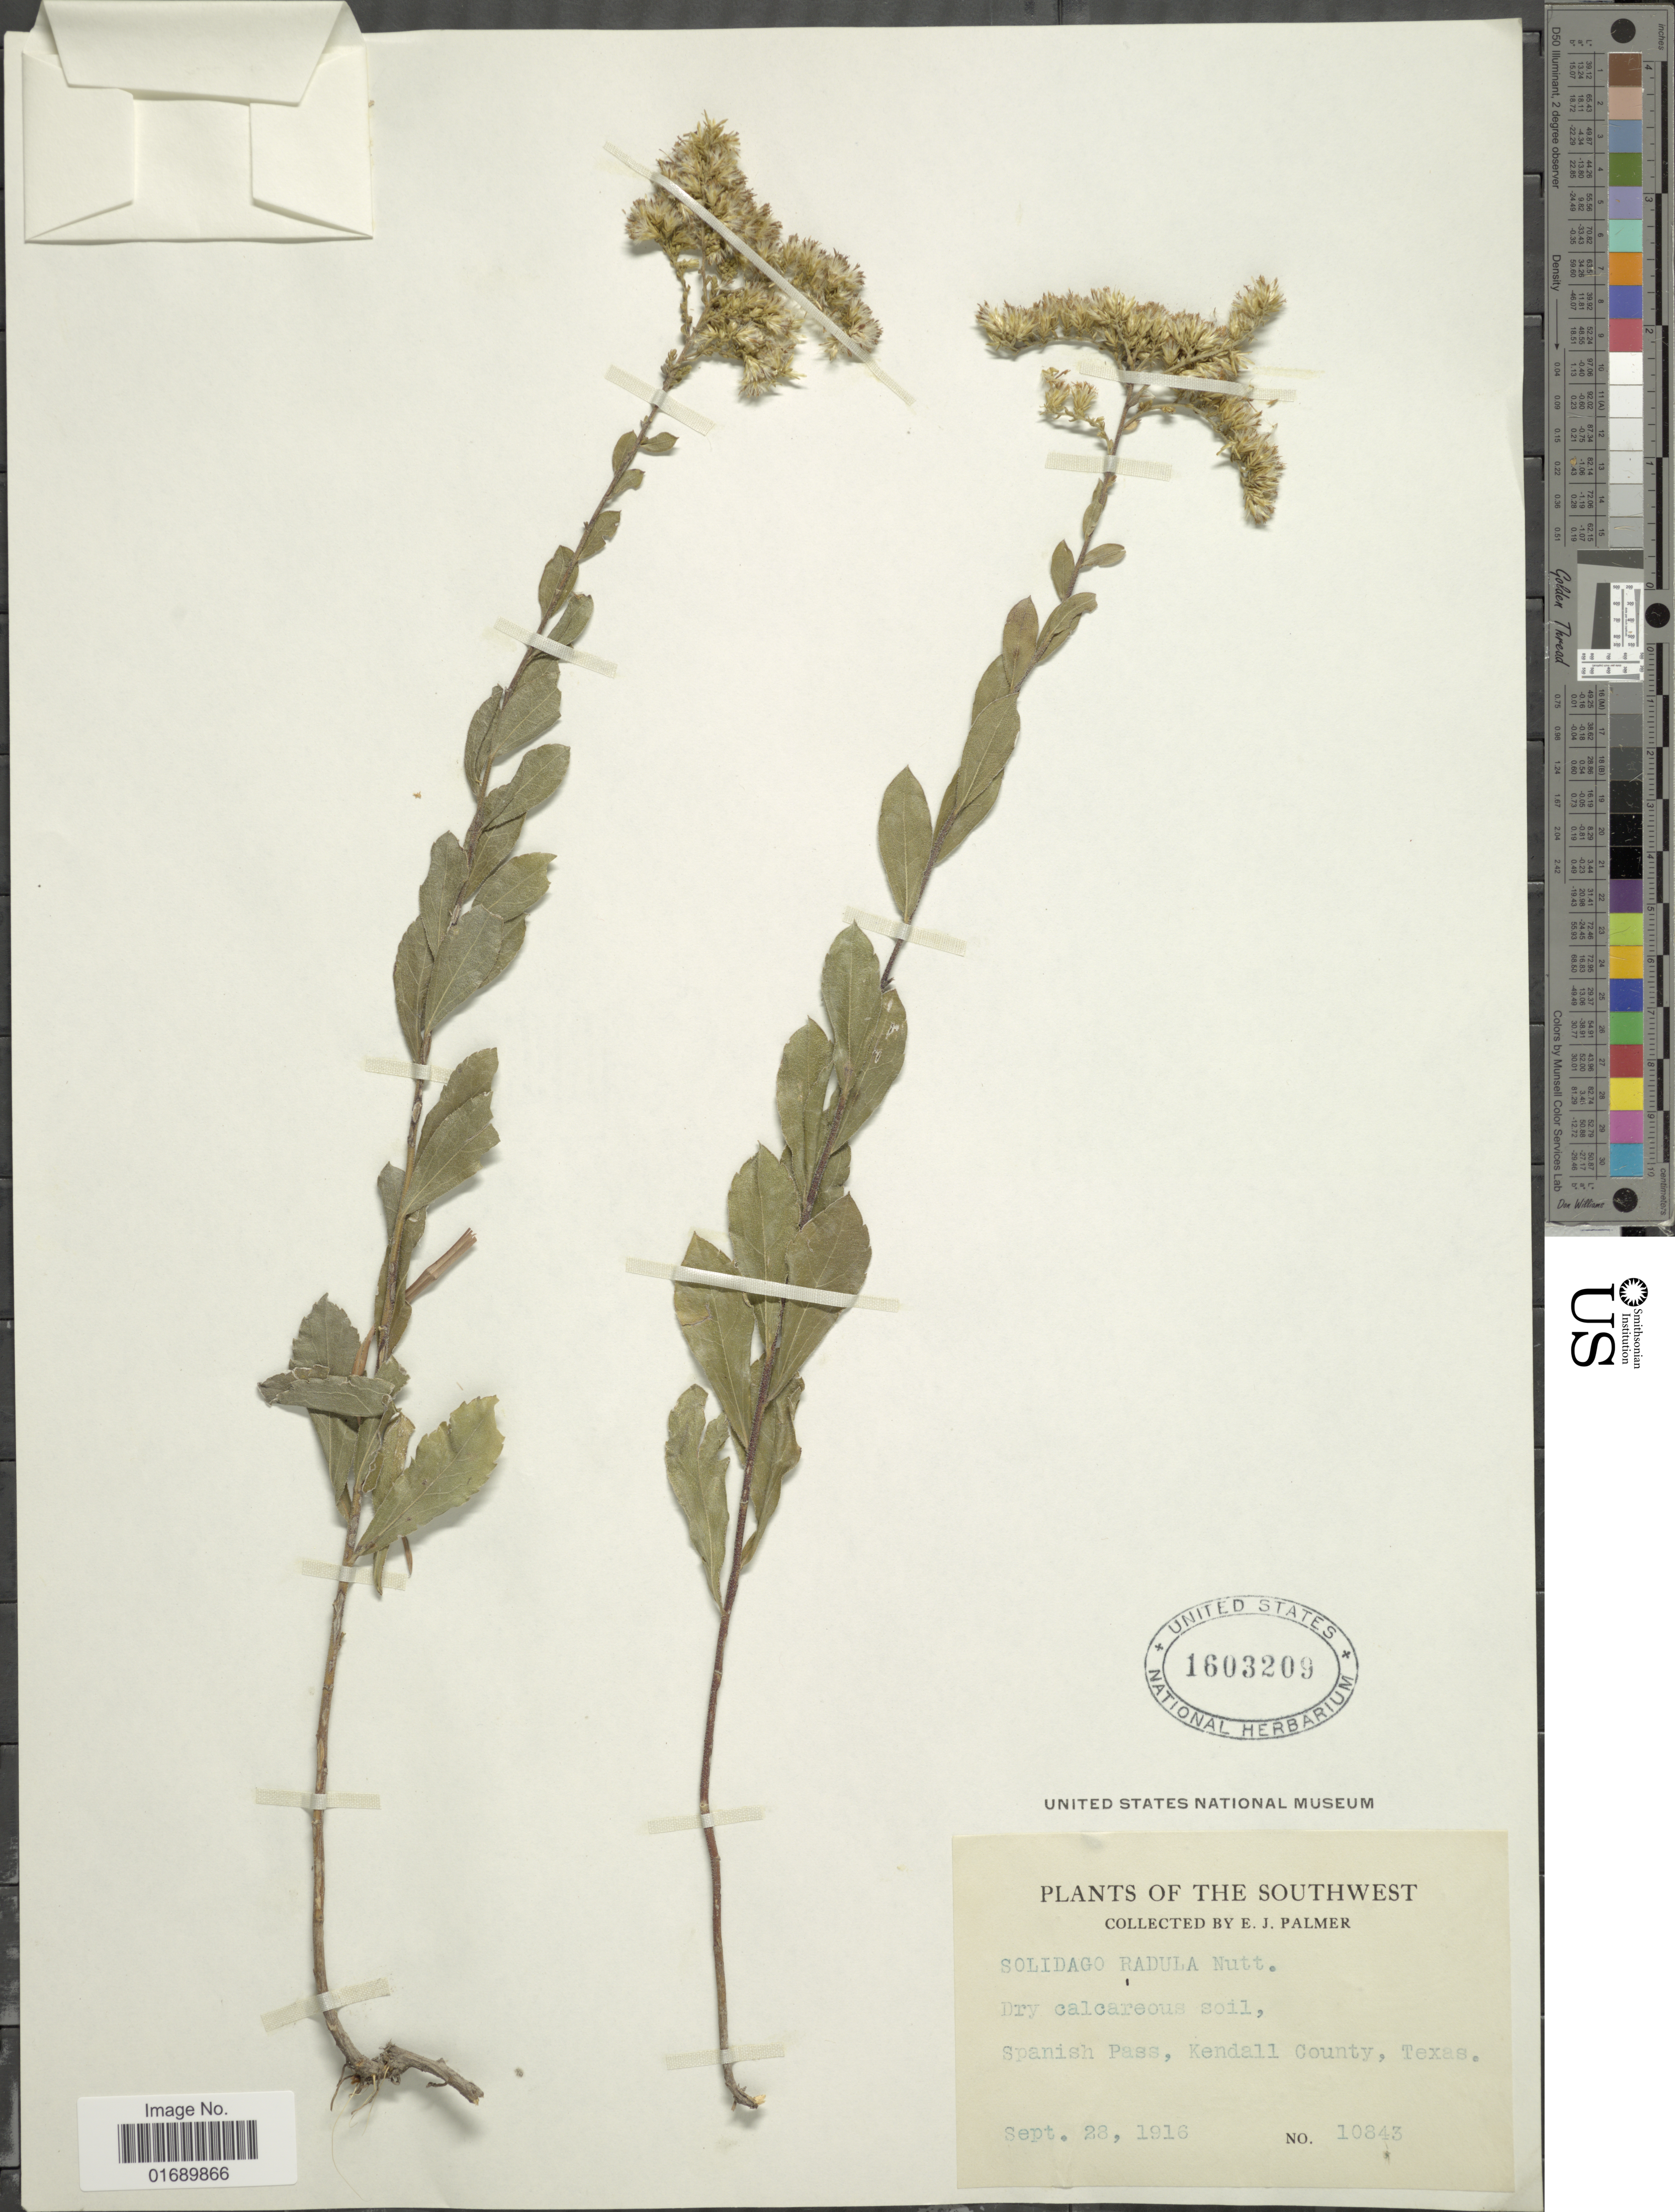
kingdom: Plantae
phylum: Tracheophyta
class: Magnoliopsida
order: Asterales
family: Asteraceae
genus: Solidago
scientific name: Solidago radula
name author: Nutt.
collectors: E. J. Palmer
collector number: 10843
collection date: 1916-09-28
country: United States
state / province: Texas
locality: The Southwest, Dry calcareous soil, Spanish Pass, kendall County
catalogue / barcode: US 1603209